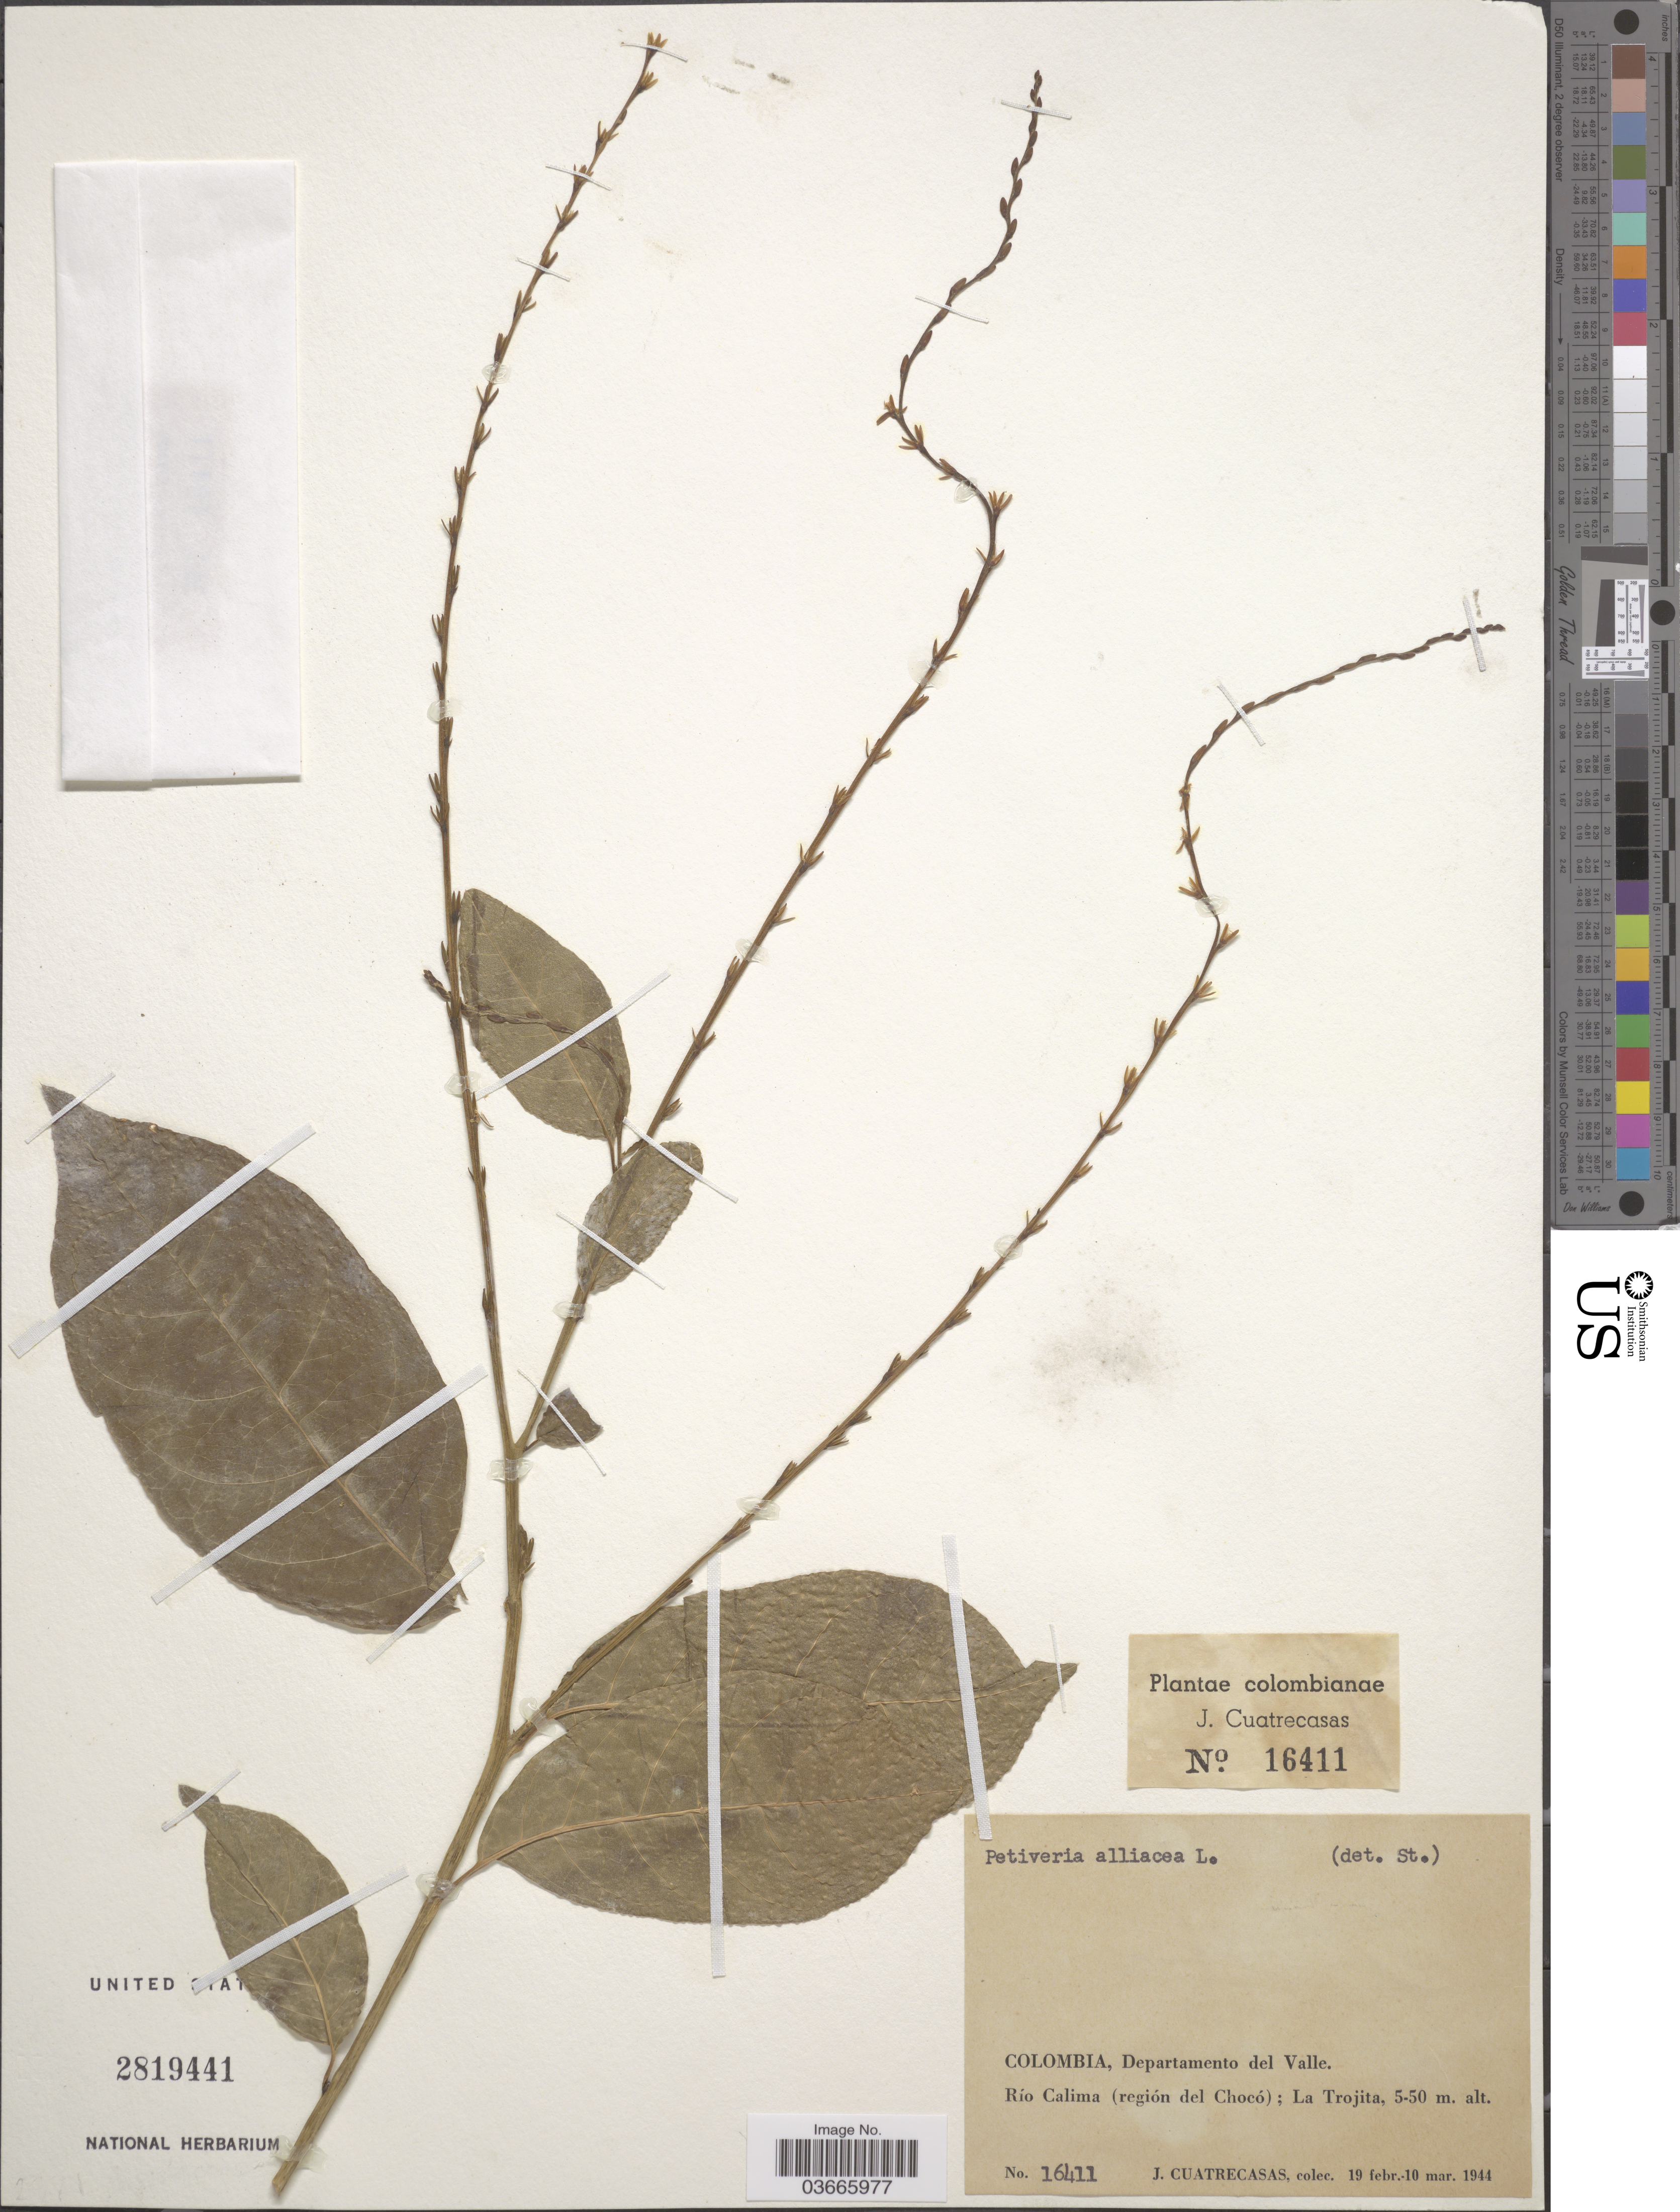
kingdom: Plantae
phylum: Tracheophyta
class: Magnoliopsida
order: Caryophyllales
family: Phytolaccaceae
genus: Petiveria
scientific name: Petiveria alliacea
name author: L.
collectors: J. Cuatrecasas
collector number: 16411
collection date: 1944-02-19/1944-03-10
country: Colombia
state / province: Valle del Cauca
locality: Departamento del Valle. Río Calima (región del Chocó); La Trojita.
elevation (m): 5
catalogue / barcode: US 2819441